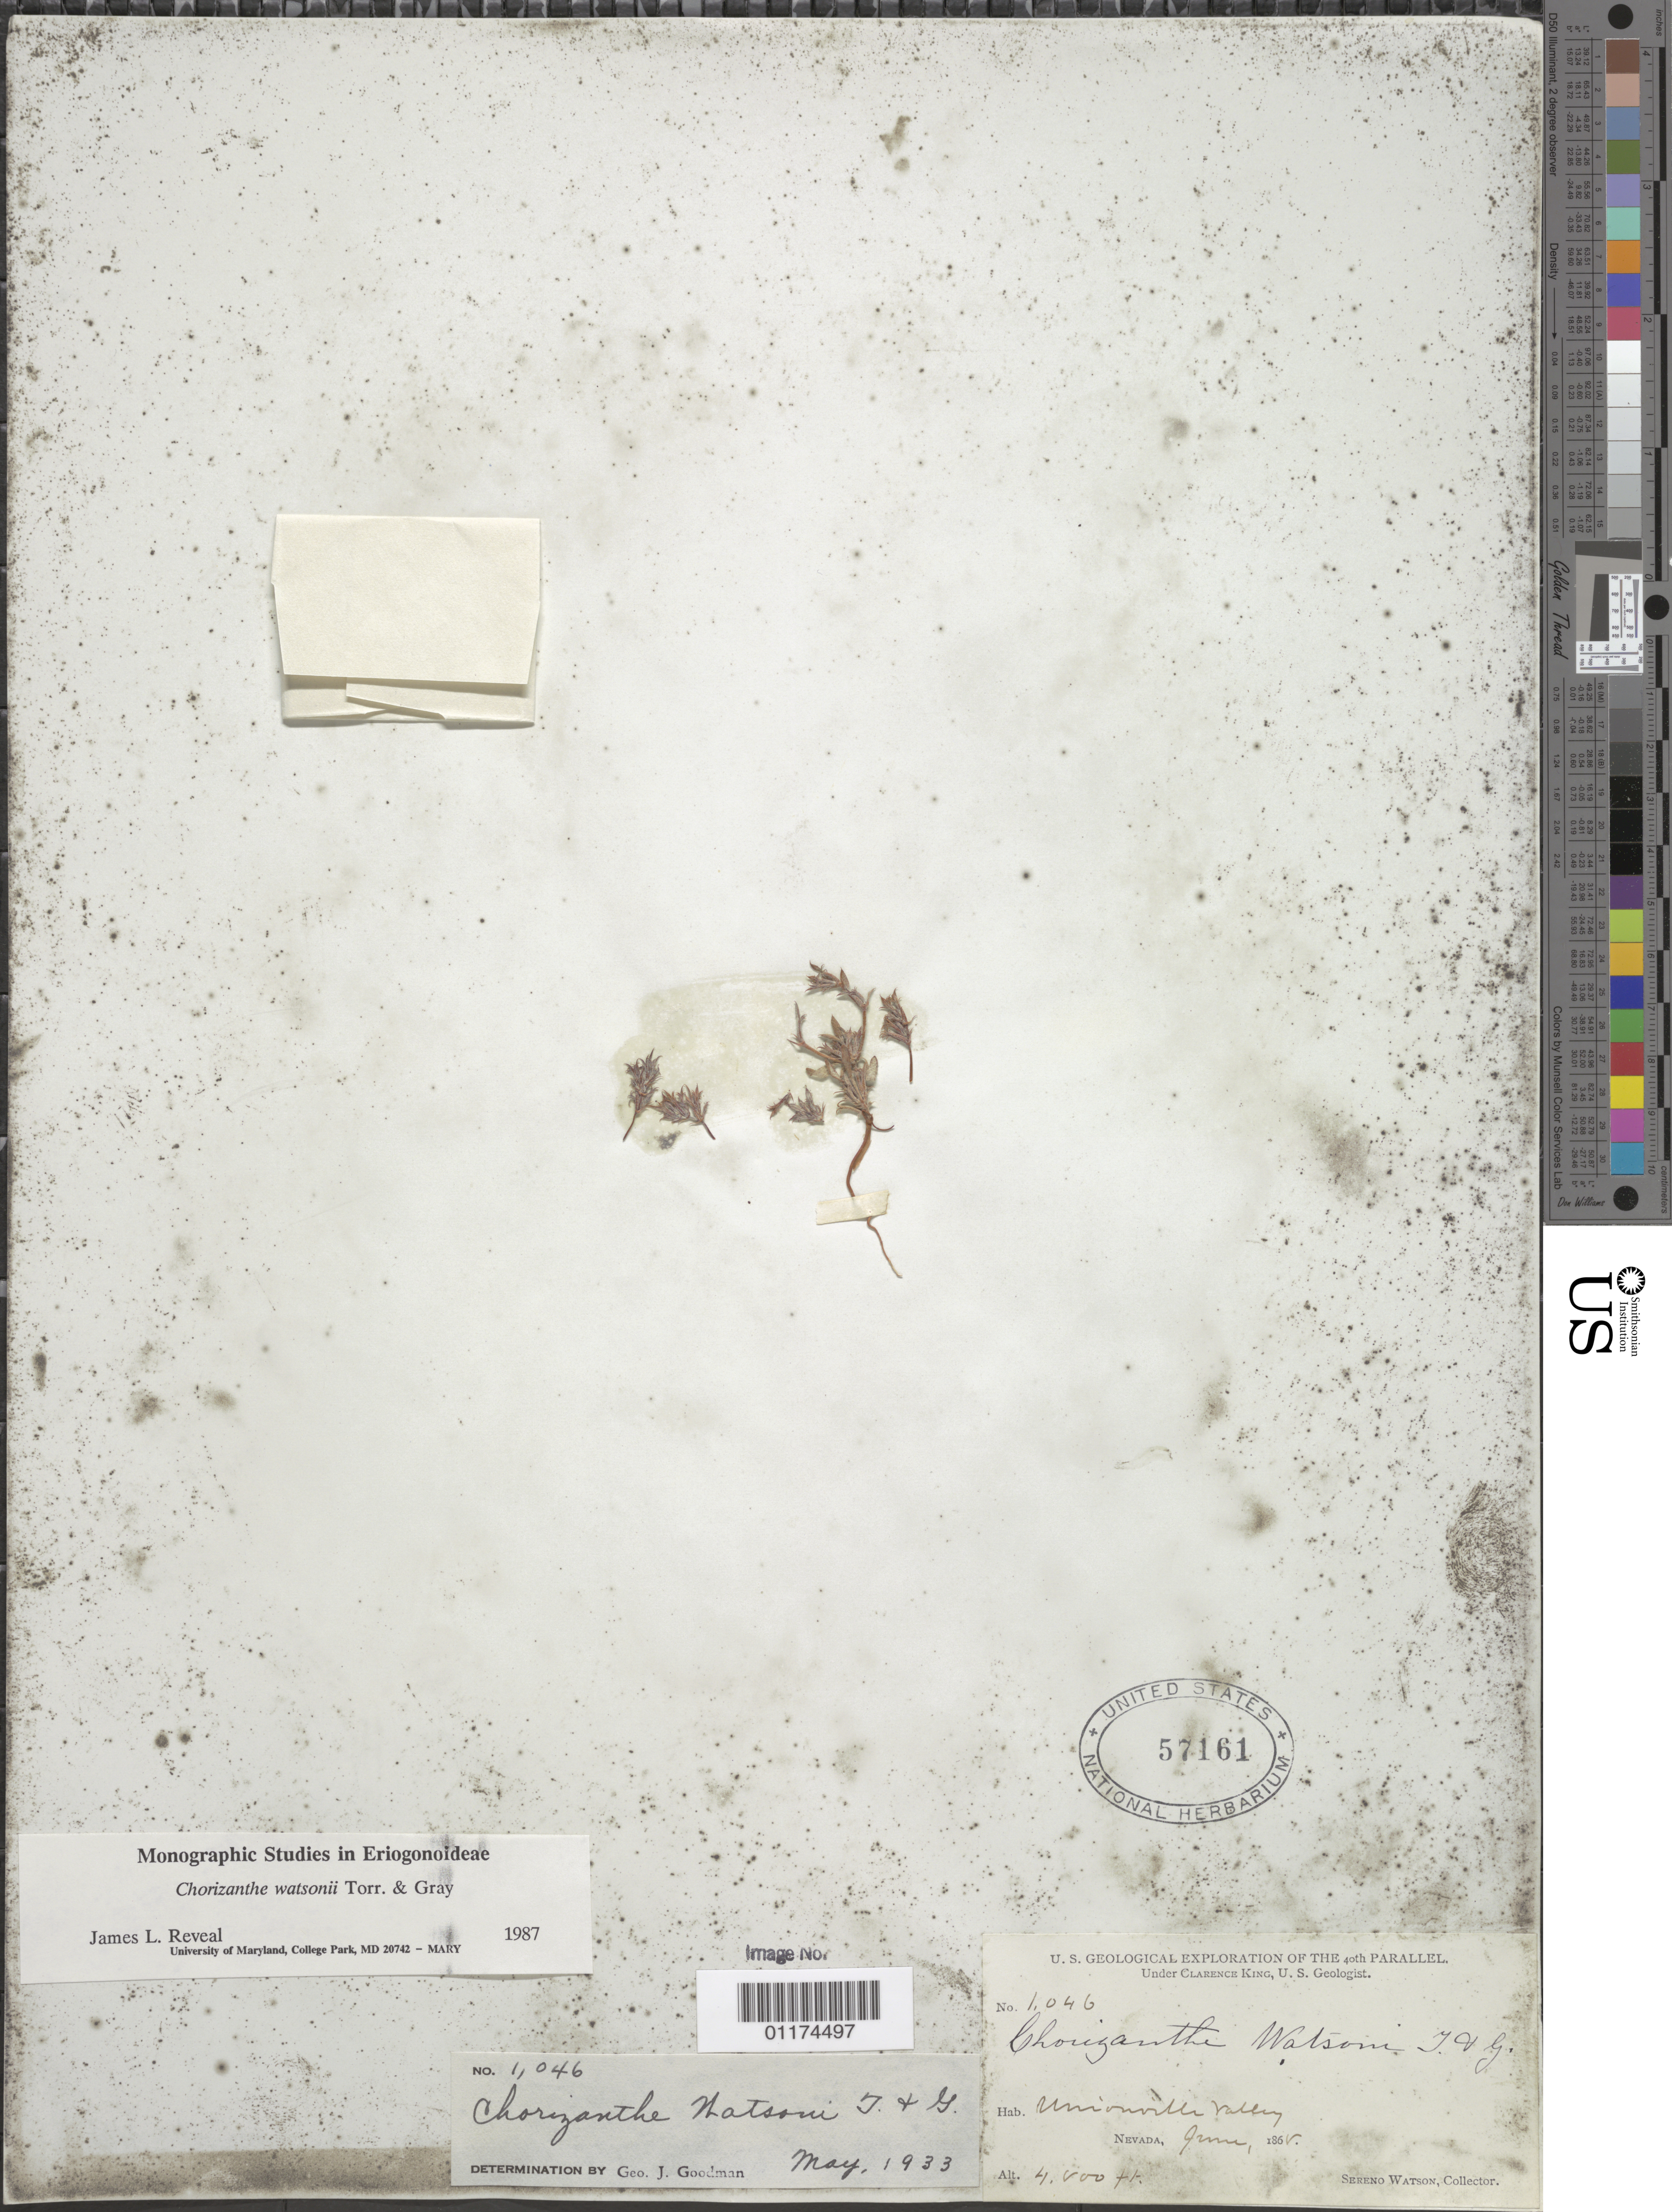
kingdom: Plantae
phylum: Tracheophyta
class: Magnoliopsida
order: Caryophyllales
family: Polygonaceae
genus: Chorizanthe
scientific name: Chorizanthe watsonii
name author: Torr. & A. Gray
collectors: S. Watson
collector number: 1046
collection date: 1868-06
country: United States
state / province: Nevada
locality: Unionville, N. Nevada.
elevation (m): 1463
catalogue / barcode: US 57161